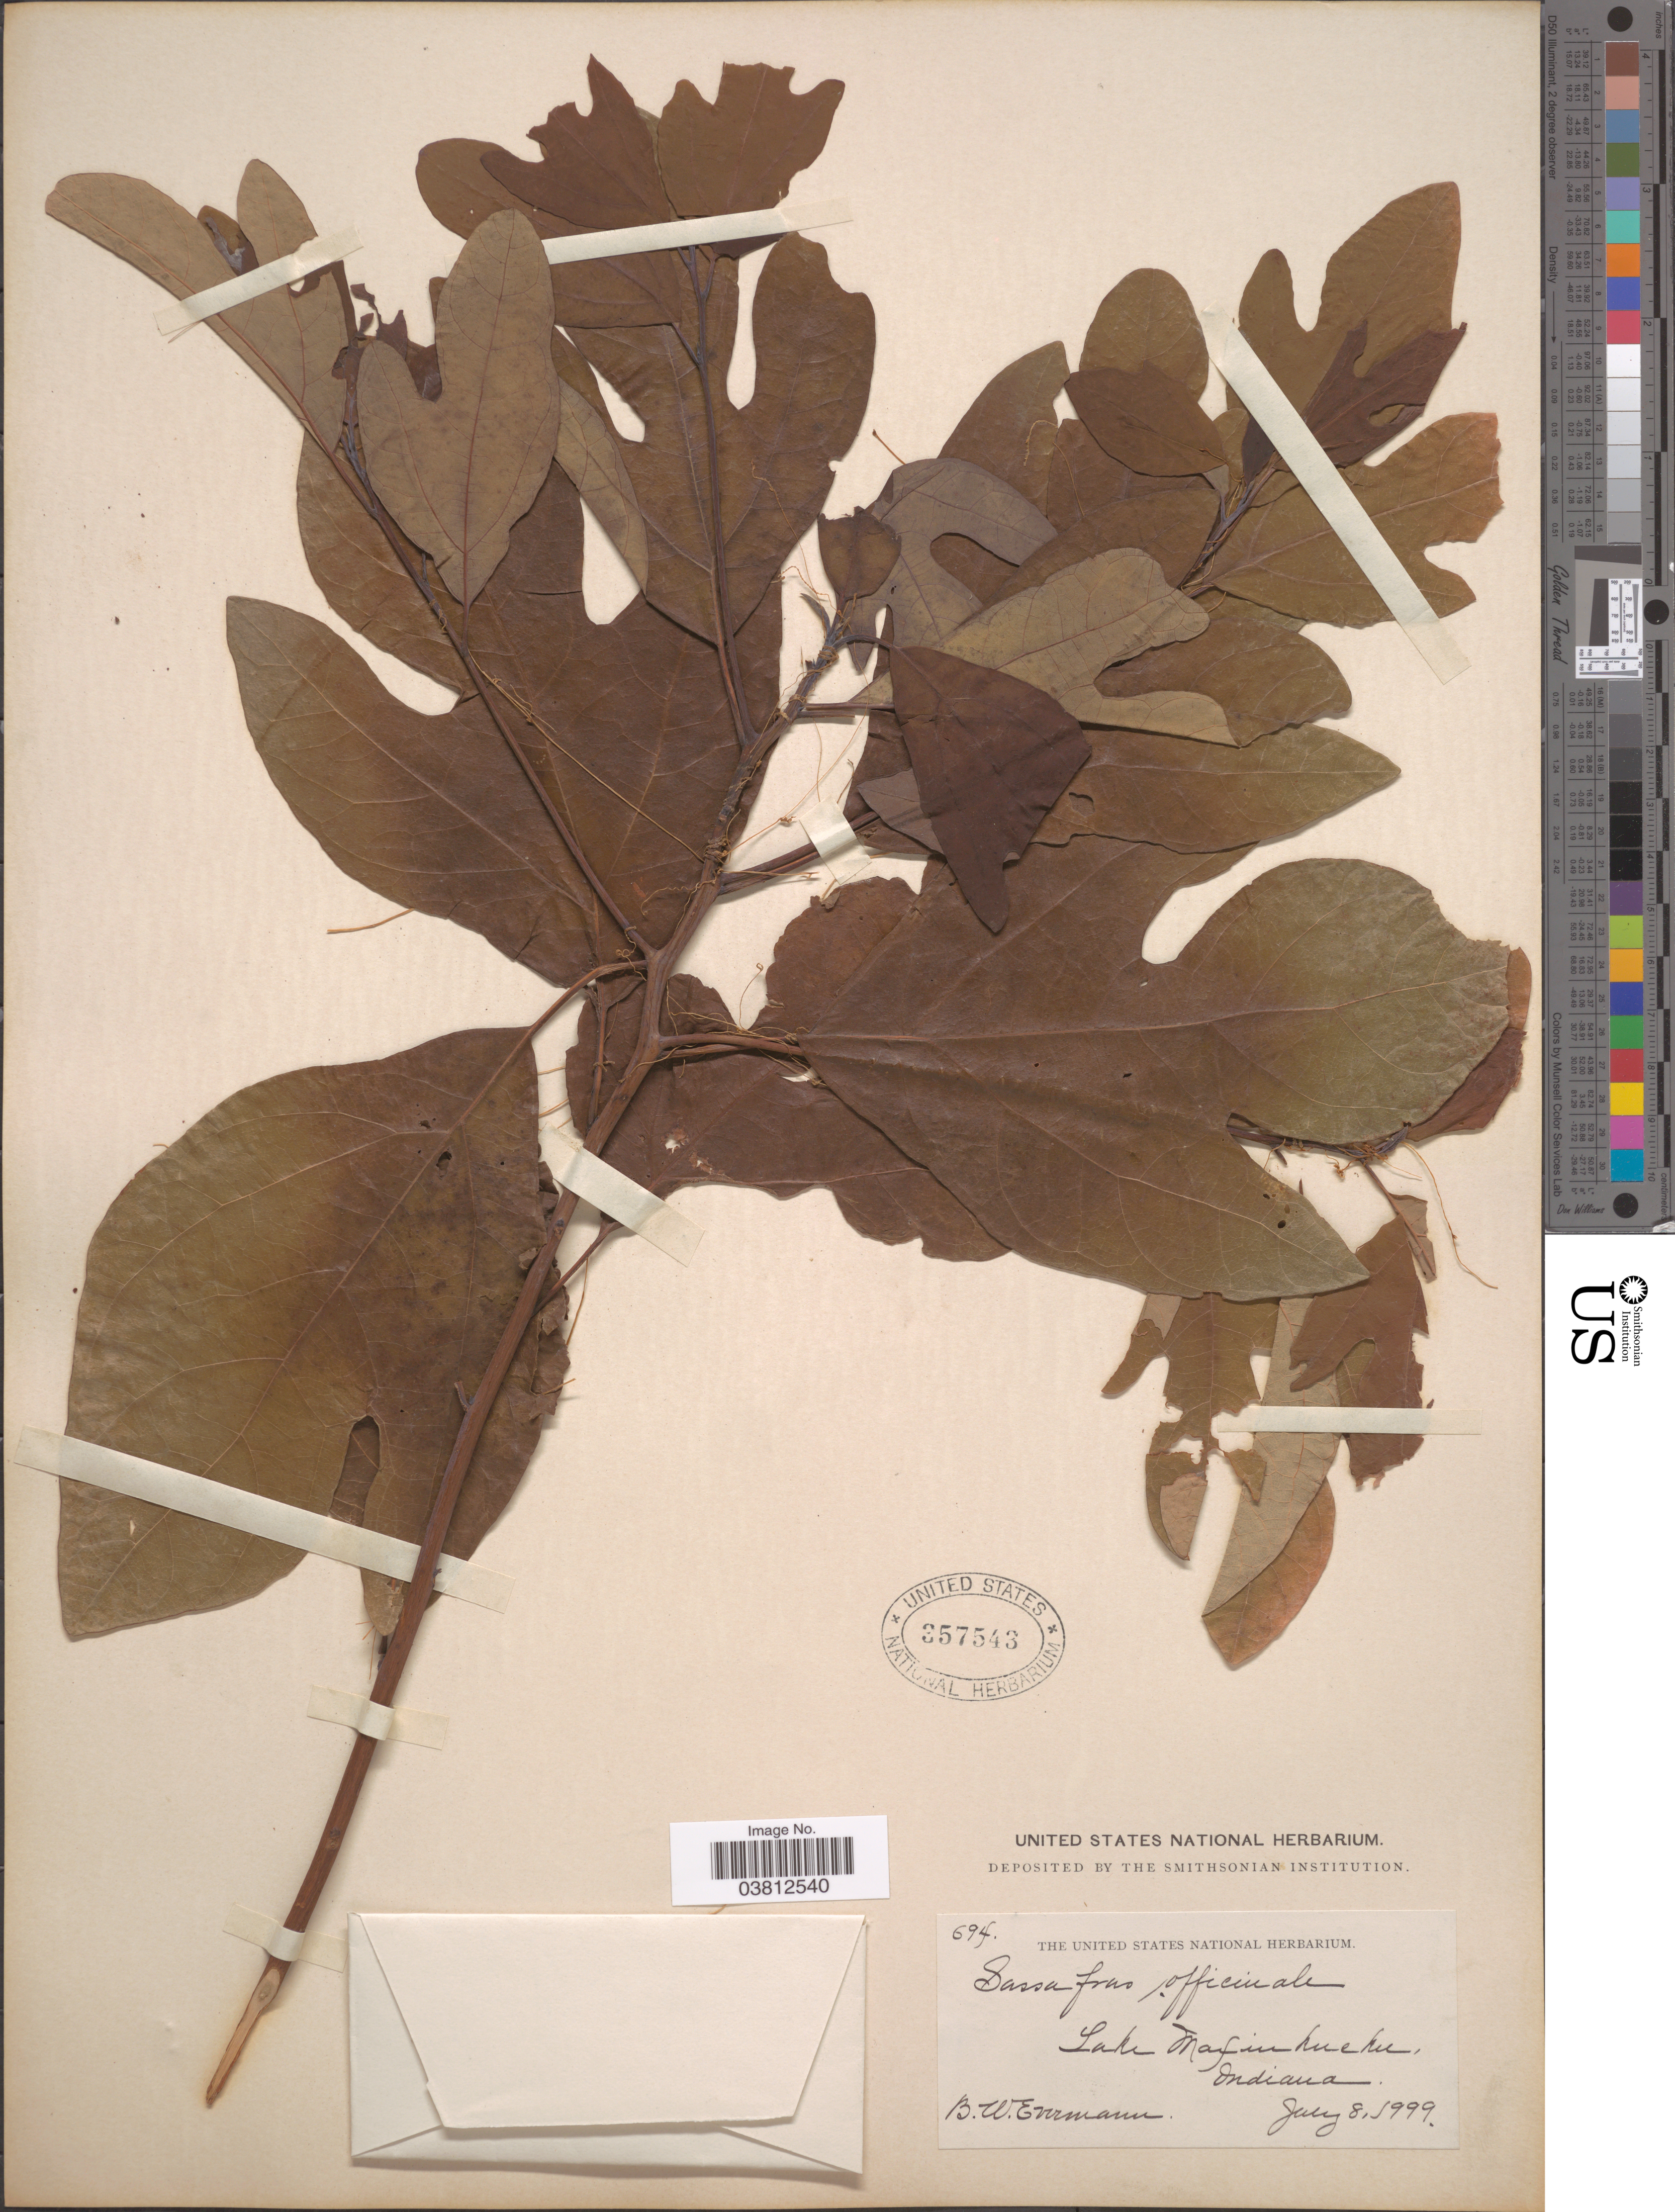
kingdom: Plantae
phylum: Tracheophyta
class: Magnoliopsida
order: Laurales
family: Lauraceae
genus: Sassafras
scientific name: Sassafras albidum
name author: (Nutt.) Nees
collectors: B. W. Evermann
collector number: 694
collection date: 1999-07-08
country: United States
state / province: Indiana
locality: Lake Maxinkuckee.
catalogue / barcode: US 357543